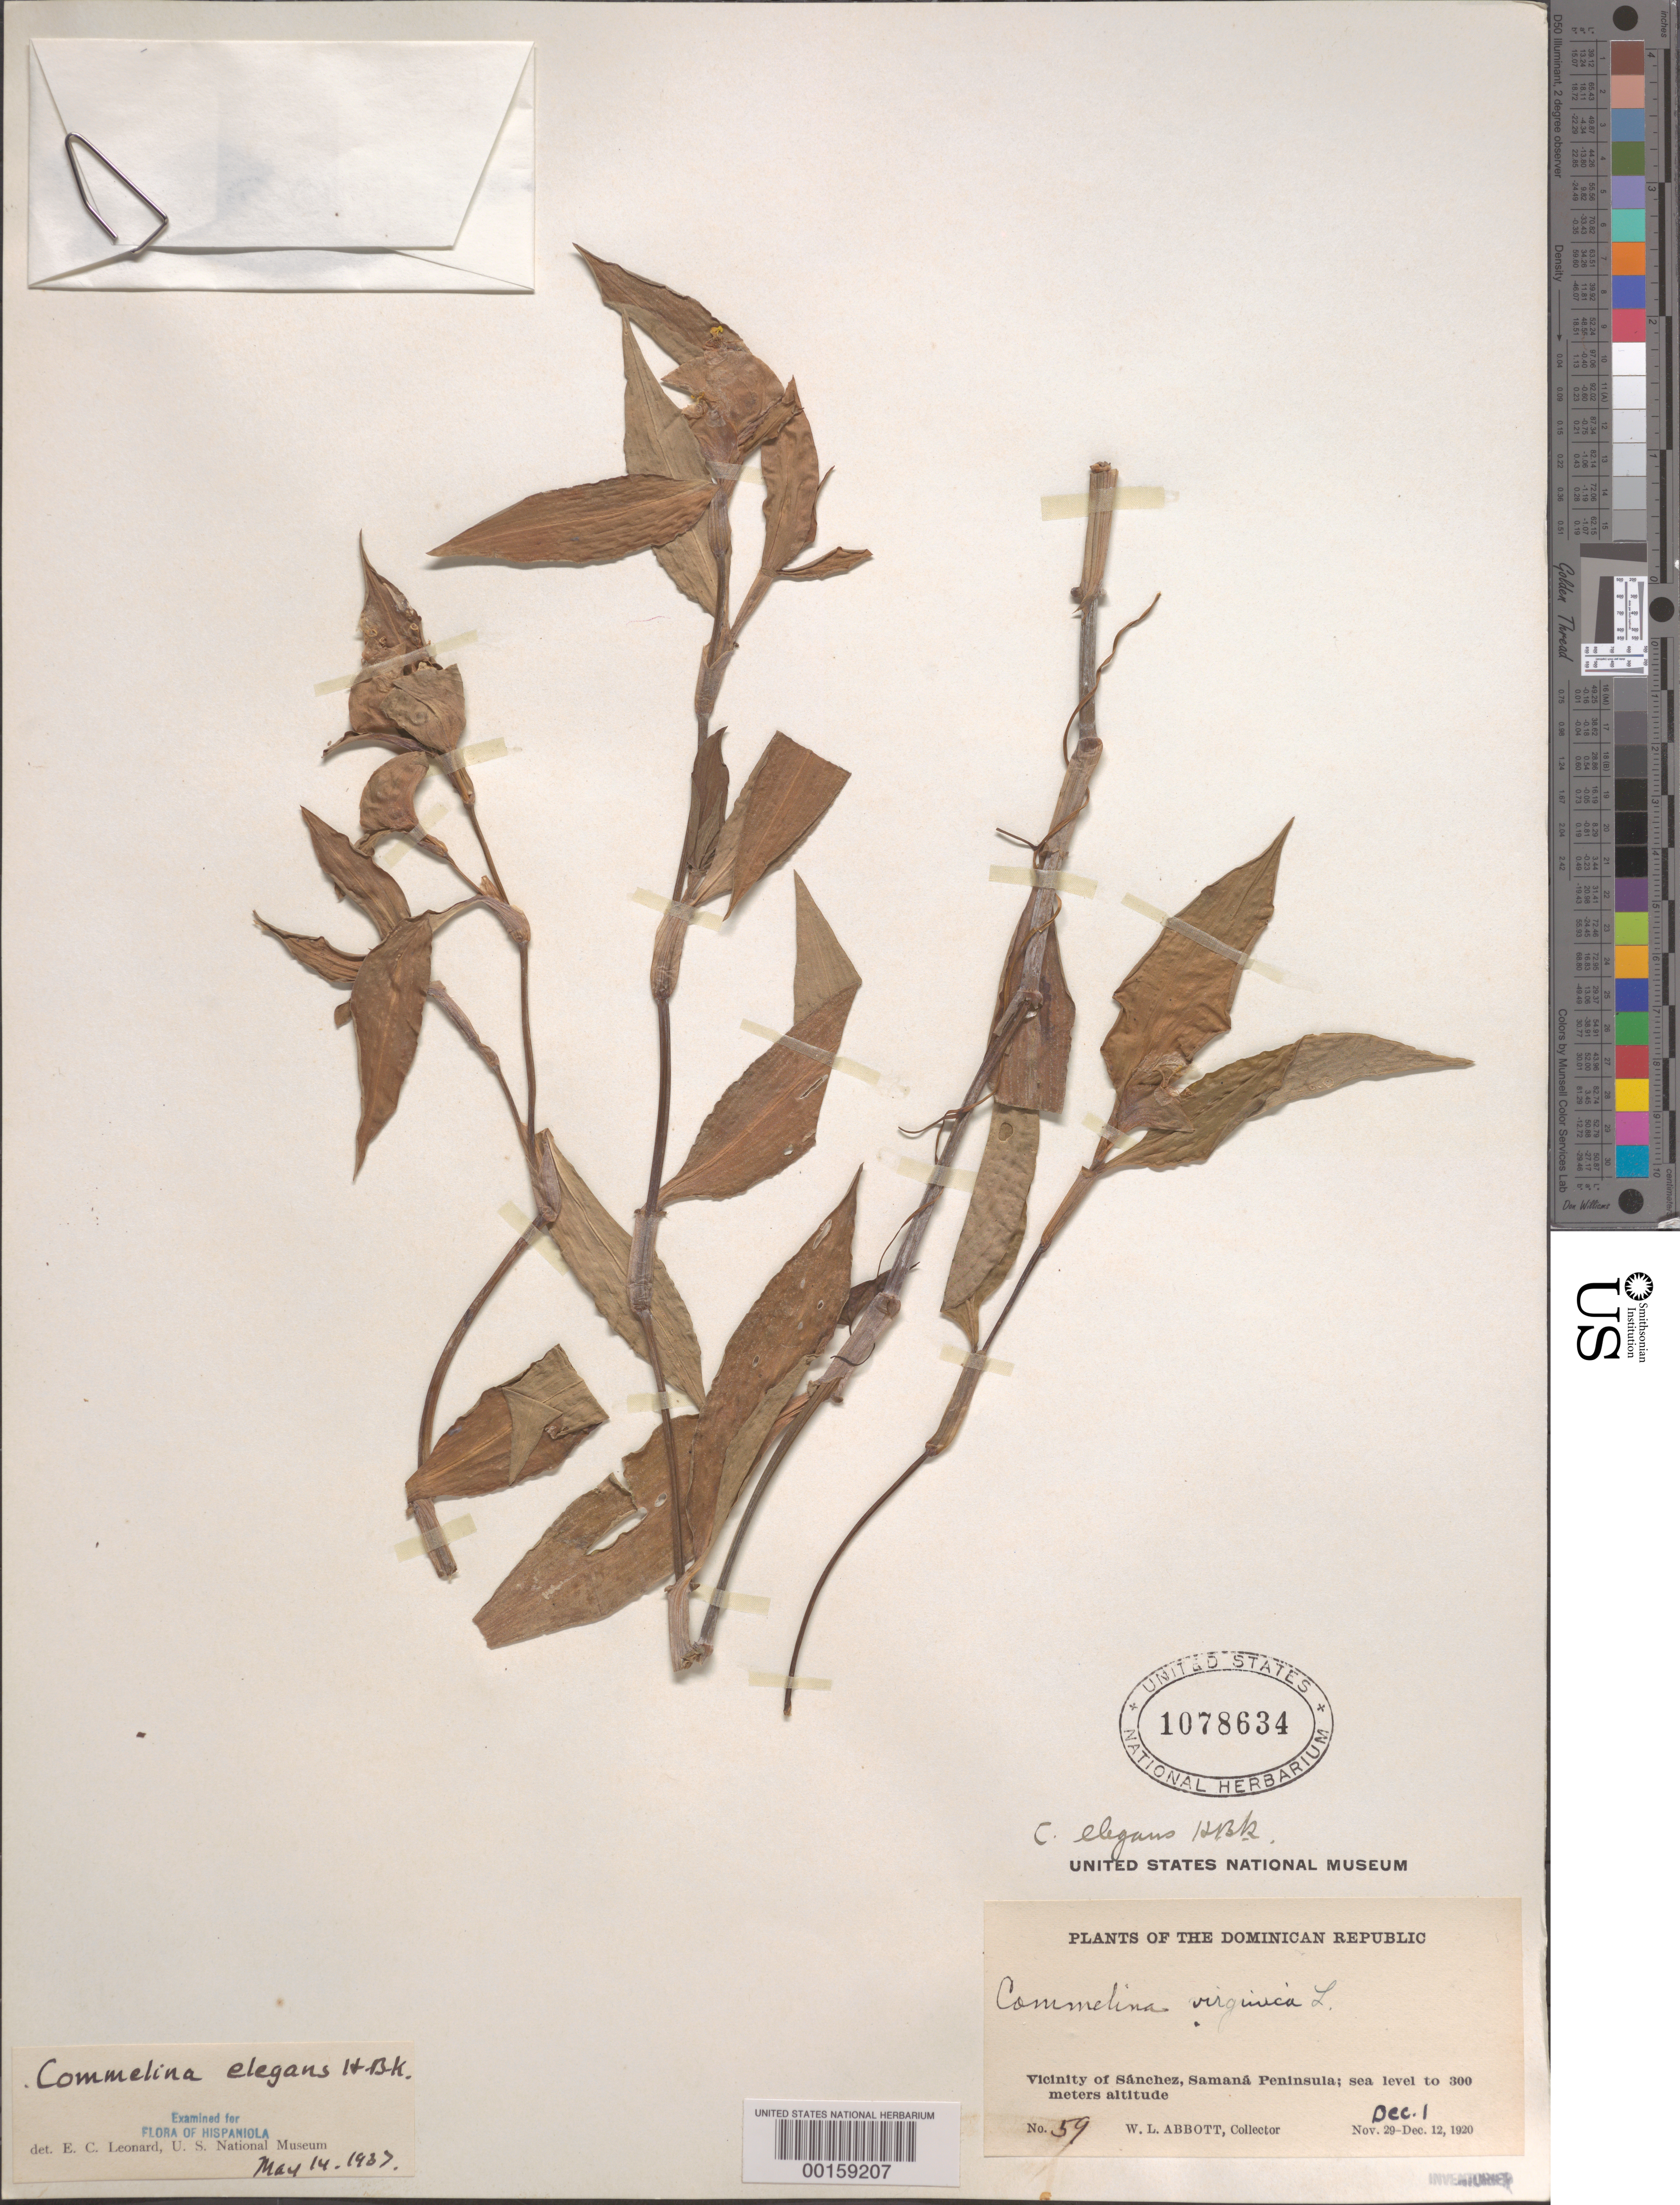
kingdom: Plantae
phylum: Tracheophyta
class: Liliopsida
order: Commelinales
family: Commelinaceae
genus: Commelina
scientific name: Commelina erecta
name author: L.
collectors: W. L. Abbott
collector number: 59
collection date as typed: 01 Dec 1920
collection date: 1920-12-01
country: Dominican Republic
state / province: Samaná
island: Hispaniola Island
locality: Sanchez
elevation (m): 0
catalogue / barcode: US 1078634